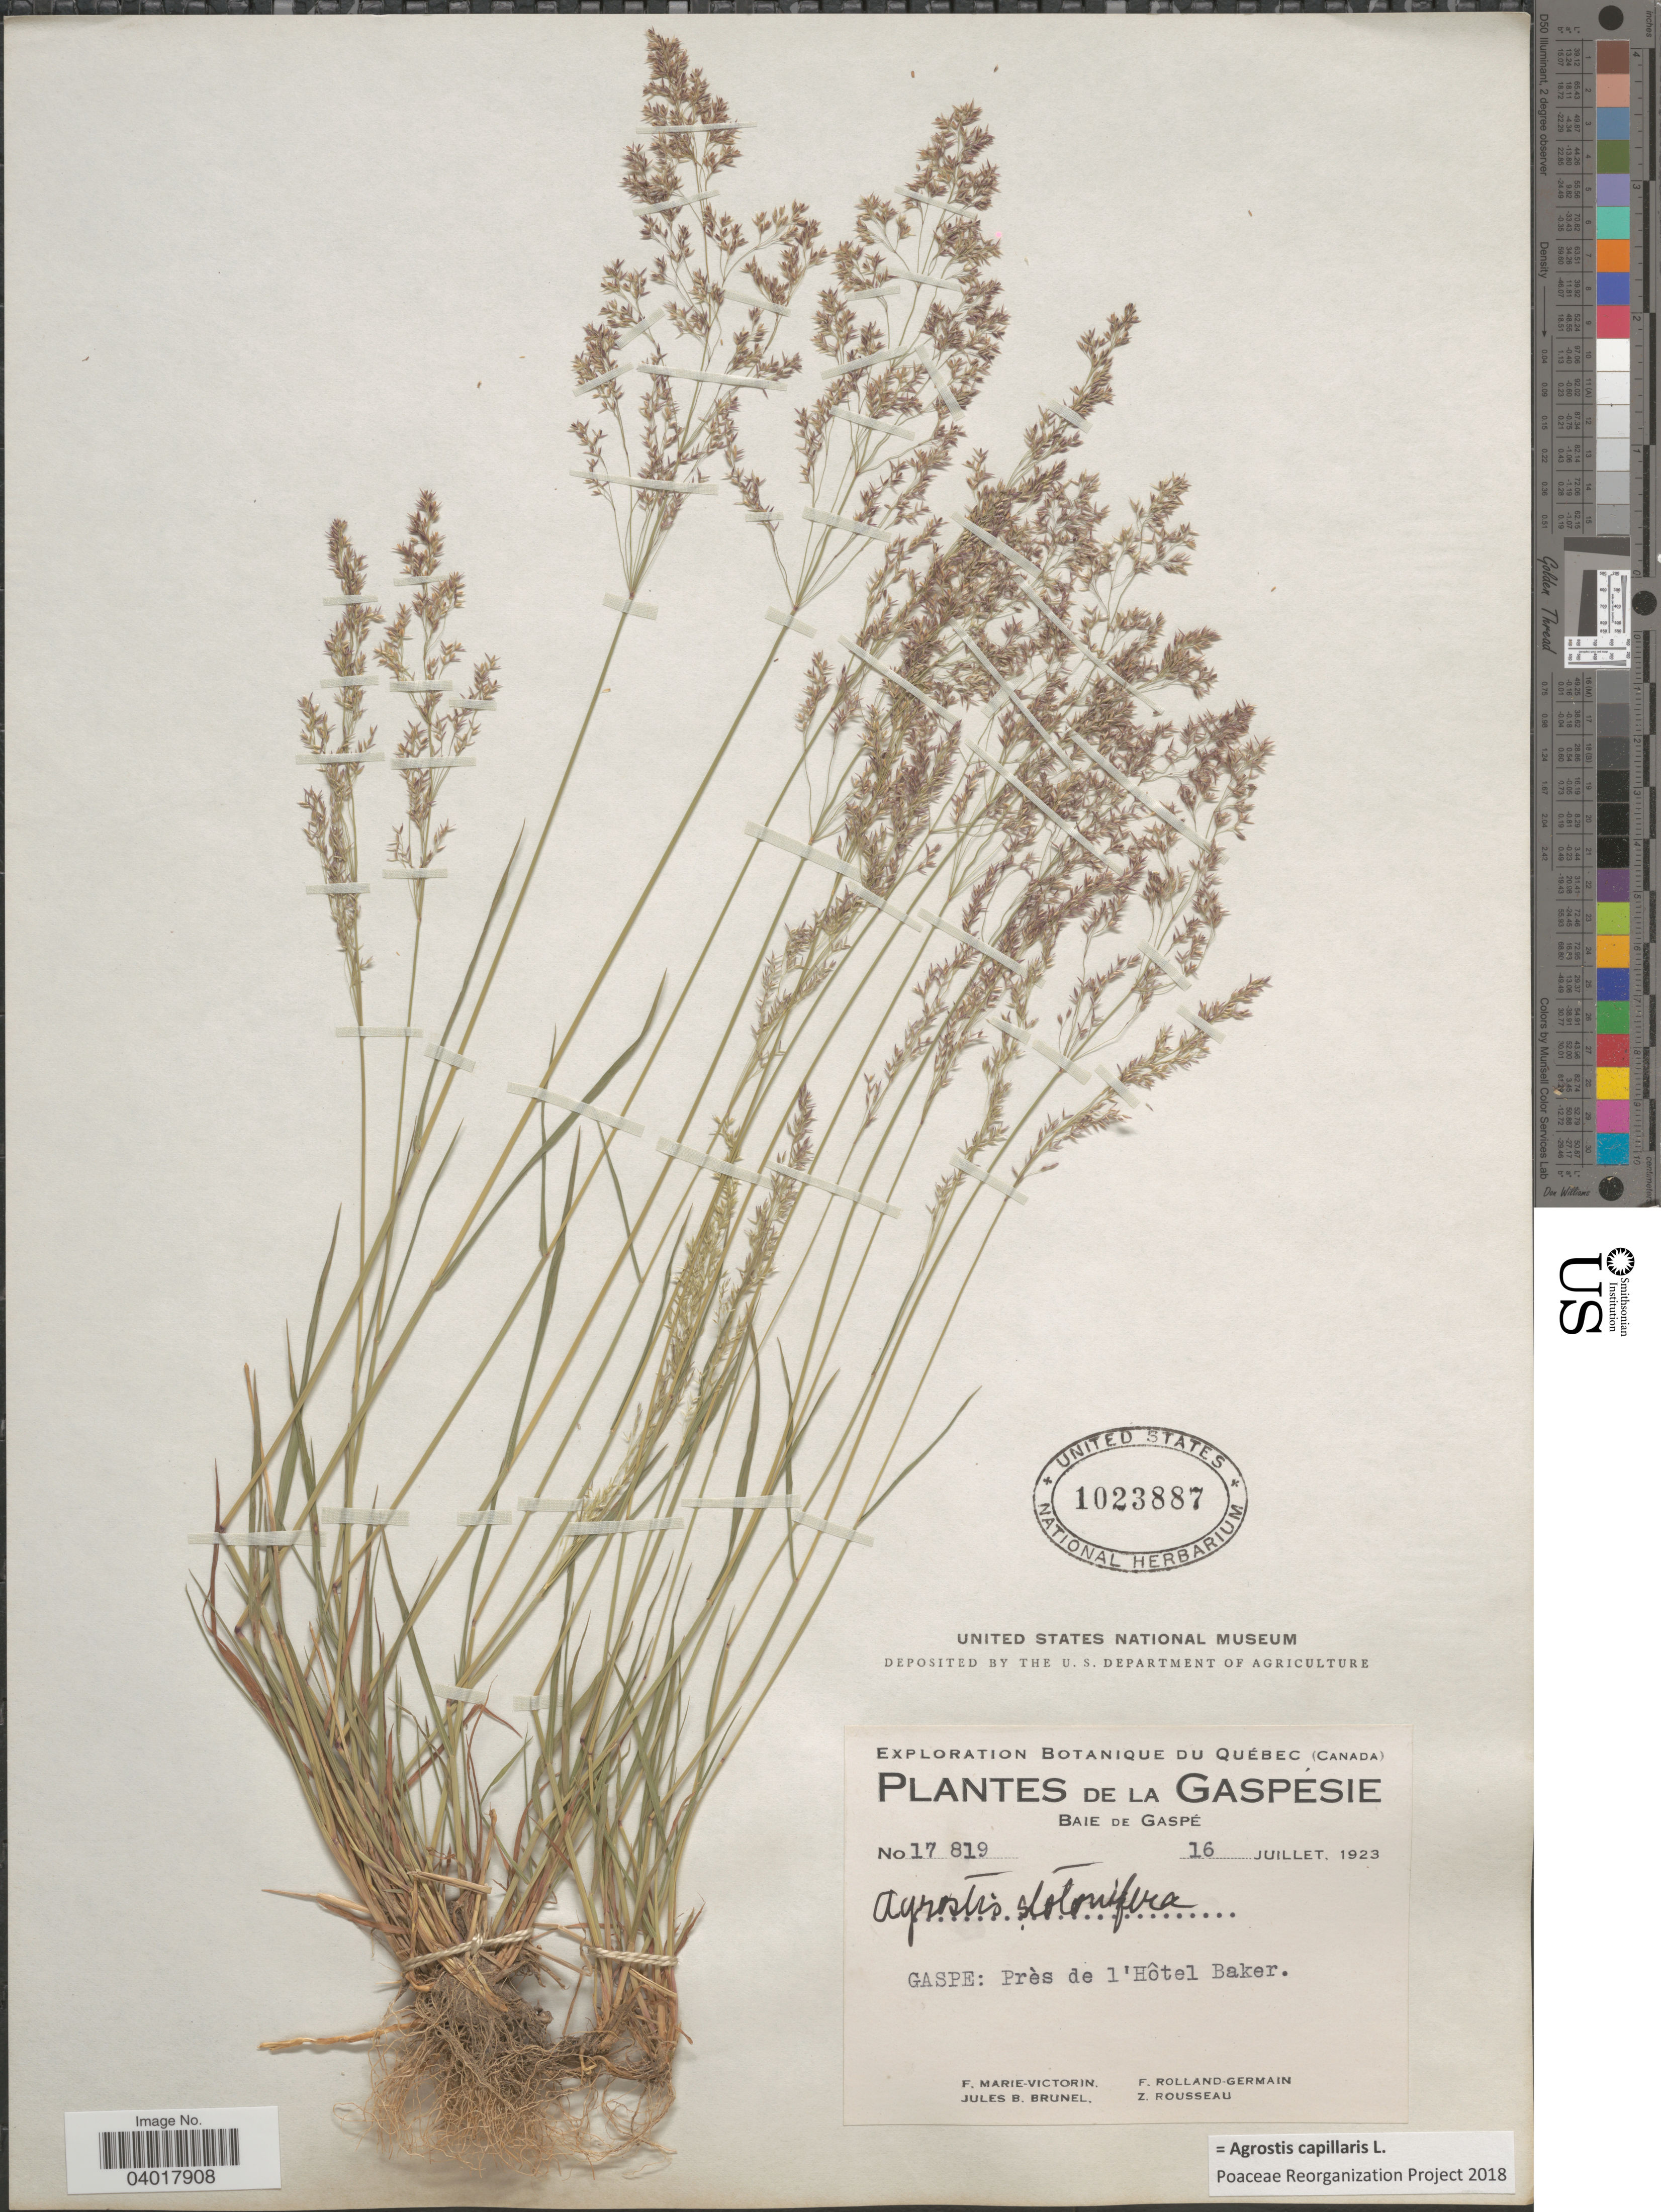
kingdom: Plantae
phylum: Tracheophyta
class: Liliopsida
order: Poales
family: Poaceae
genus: Agrostis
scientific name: Agrostis capillaris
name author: L.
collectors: F. Marie-Victorin, J. Brunel, Rolland-Germain & Z. Rousseau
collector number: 17819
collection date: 1923-07-16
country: Canada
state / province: Quebec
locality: La Gaspésie. Baie de Gaspé. Gaspe: Près de l'Hôtel Baker.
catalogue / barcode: US 1023887